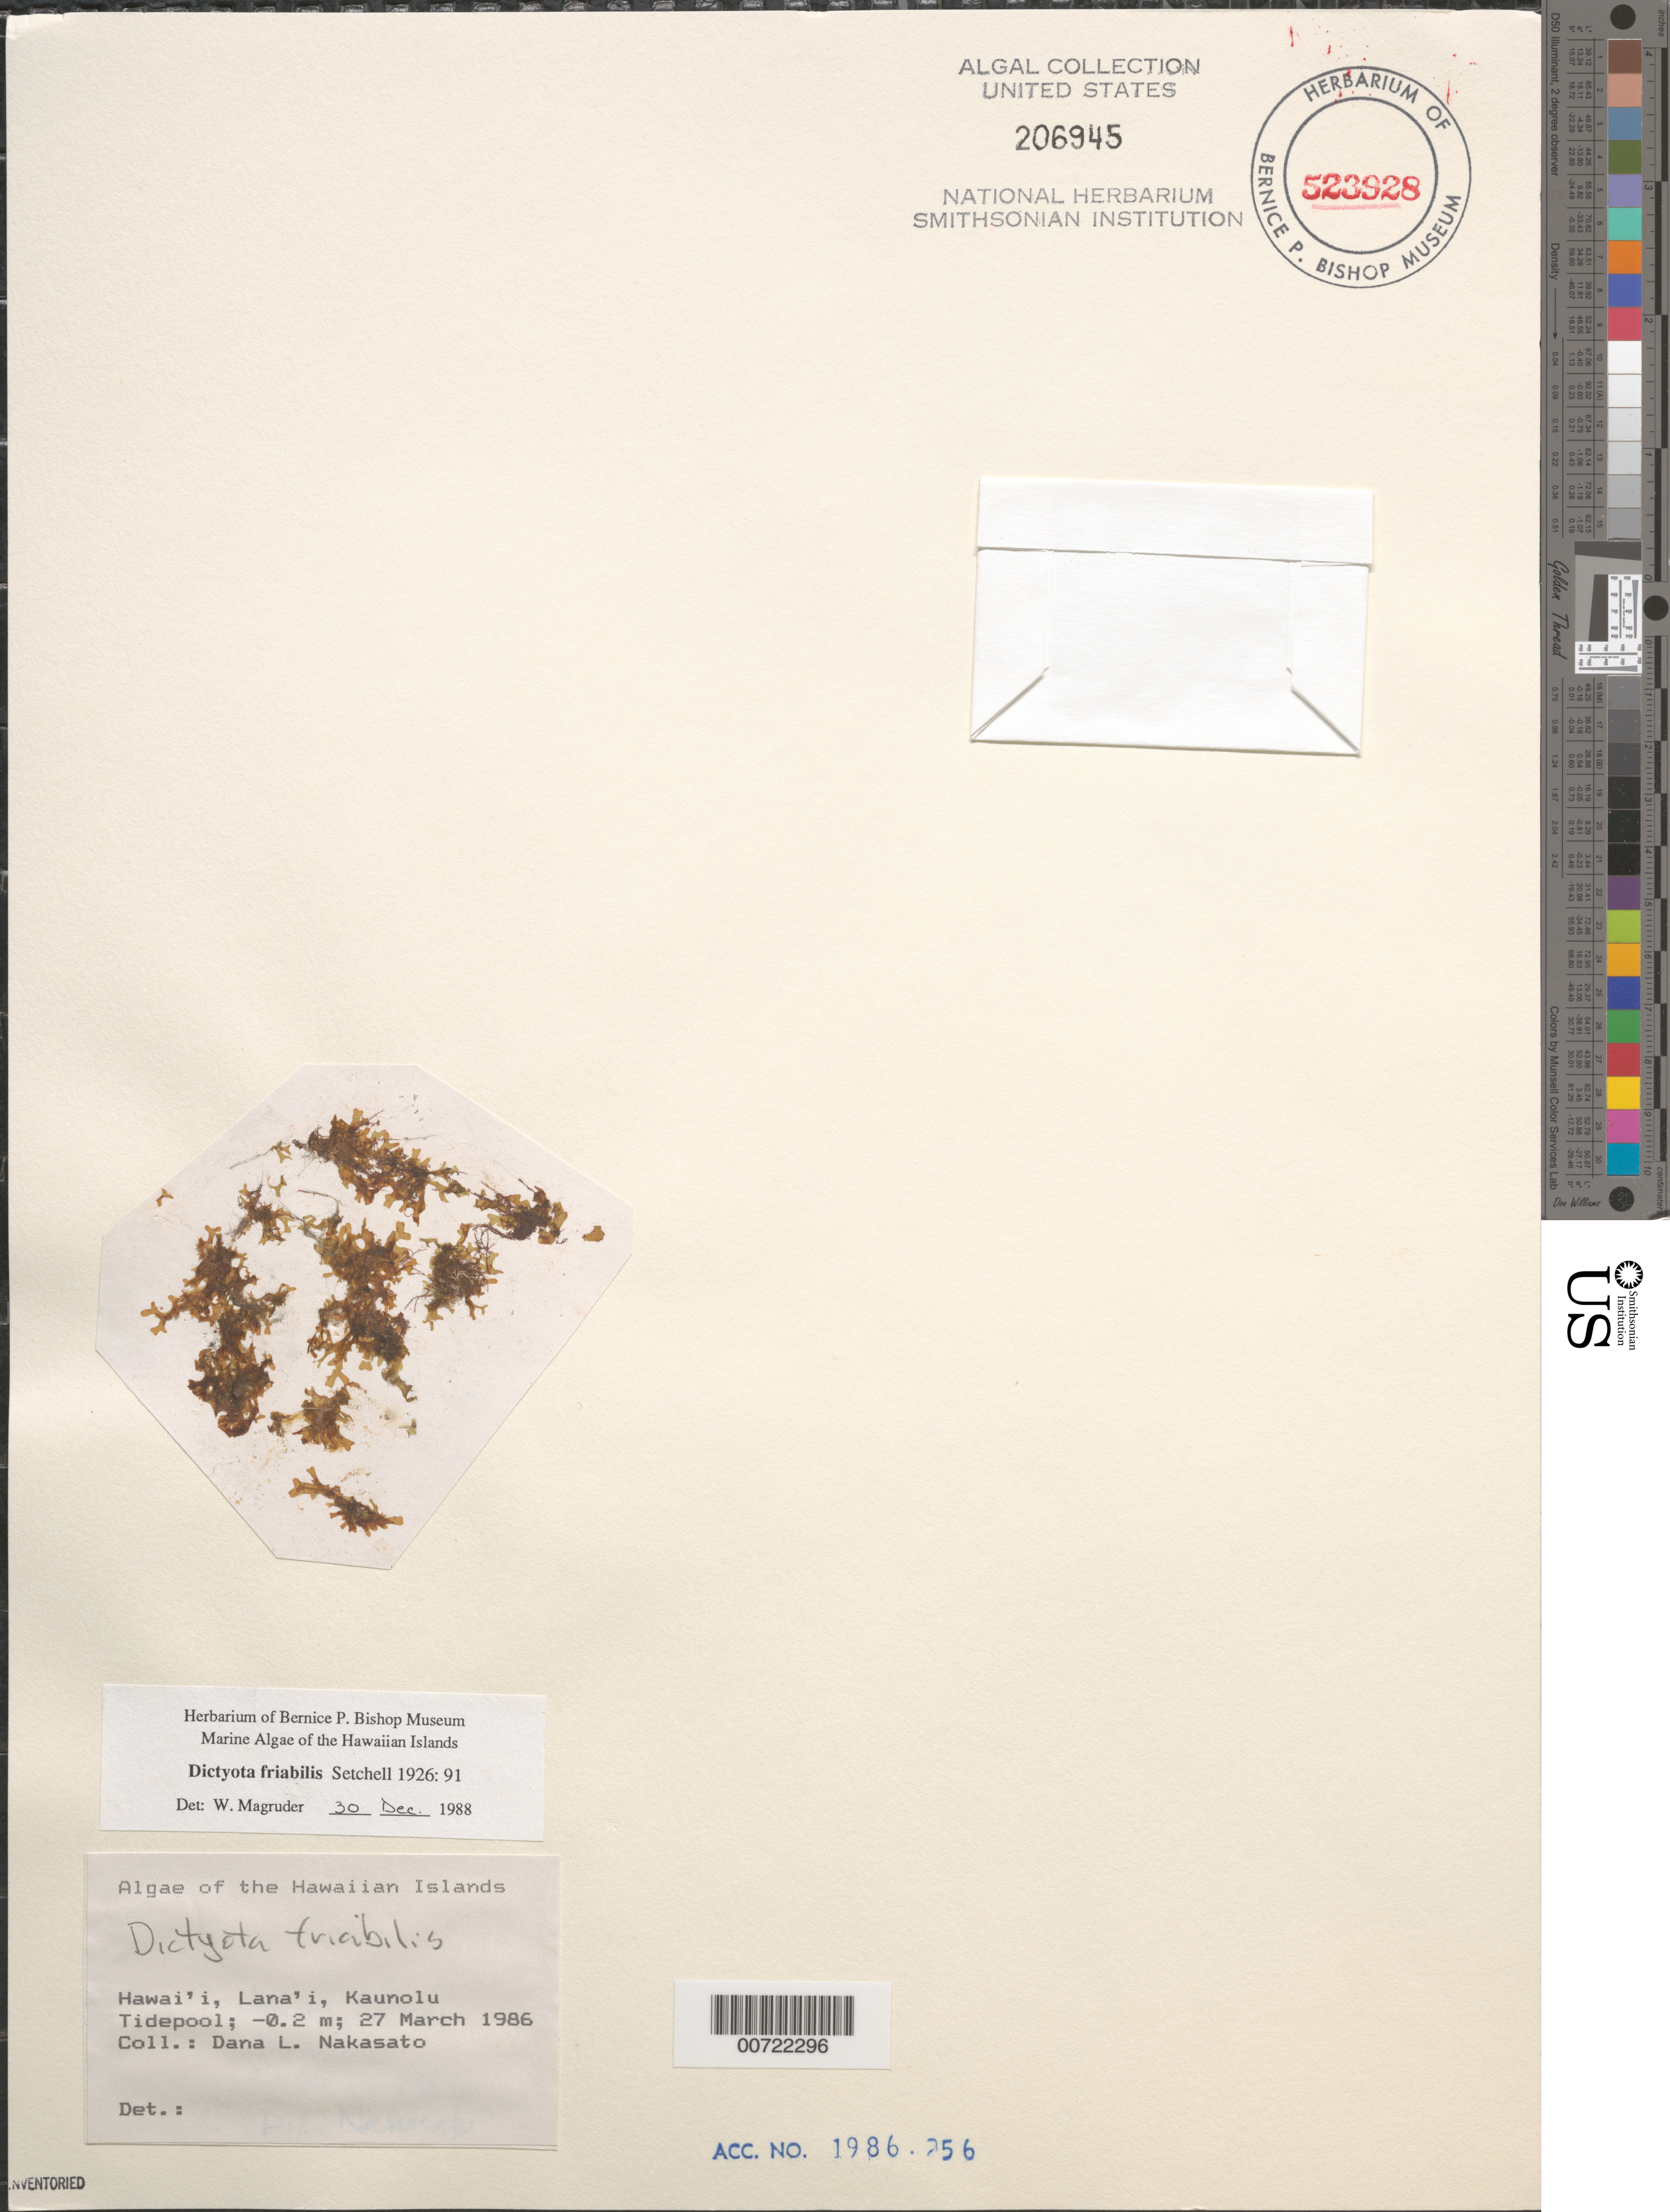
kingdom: Chromista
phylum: Ochrophyta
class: Phaeophyceae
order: Dictyotales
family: Dictyotaceae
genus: Dictyota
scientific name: Dictyota friabilis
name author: Setch.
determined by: Magruder, W. H.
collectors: D. Nakasato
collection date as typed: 27 Mar 1986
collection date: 1986-03-27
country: United States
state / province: Hawaii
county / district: Maui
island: Lana'i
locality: Kaunolu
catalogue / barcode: US 206945